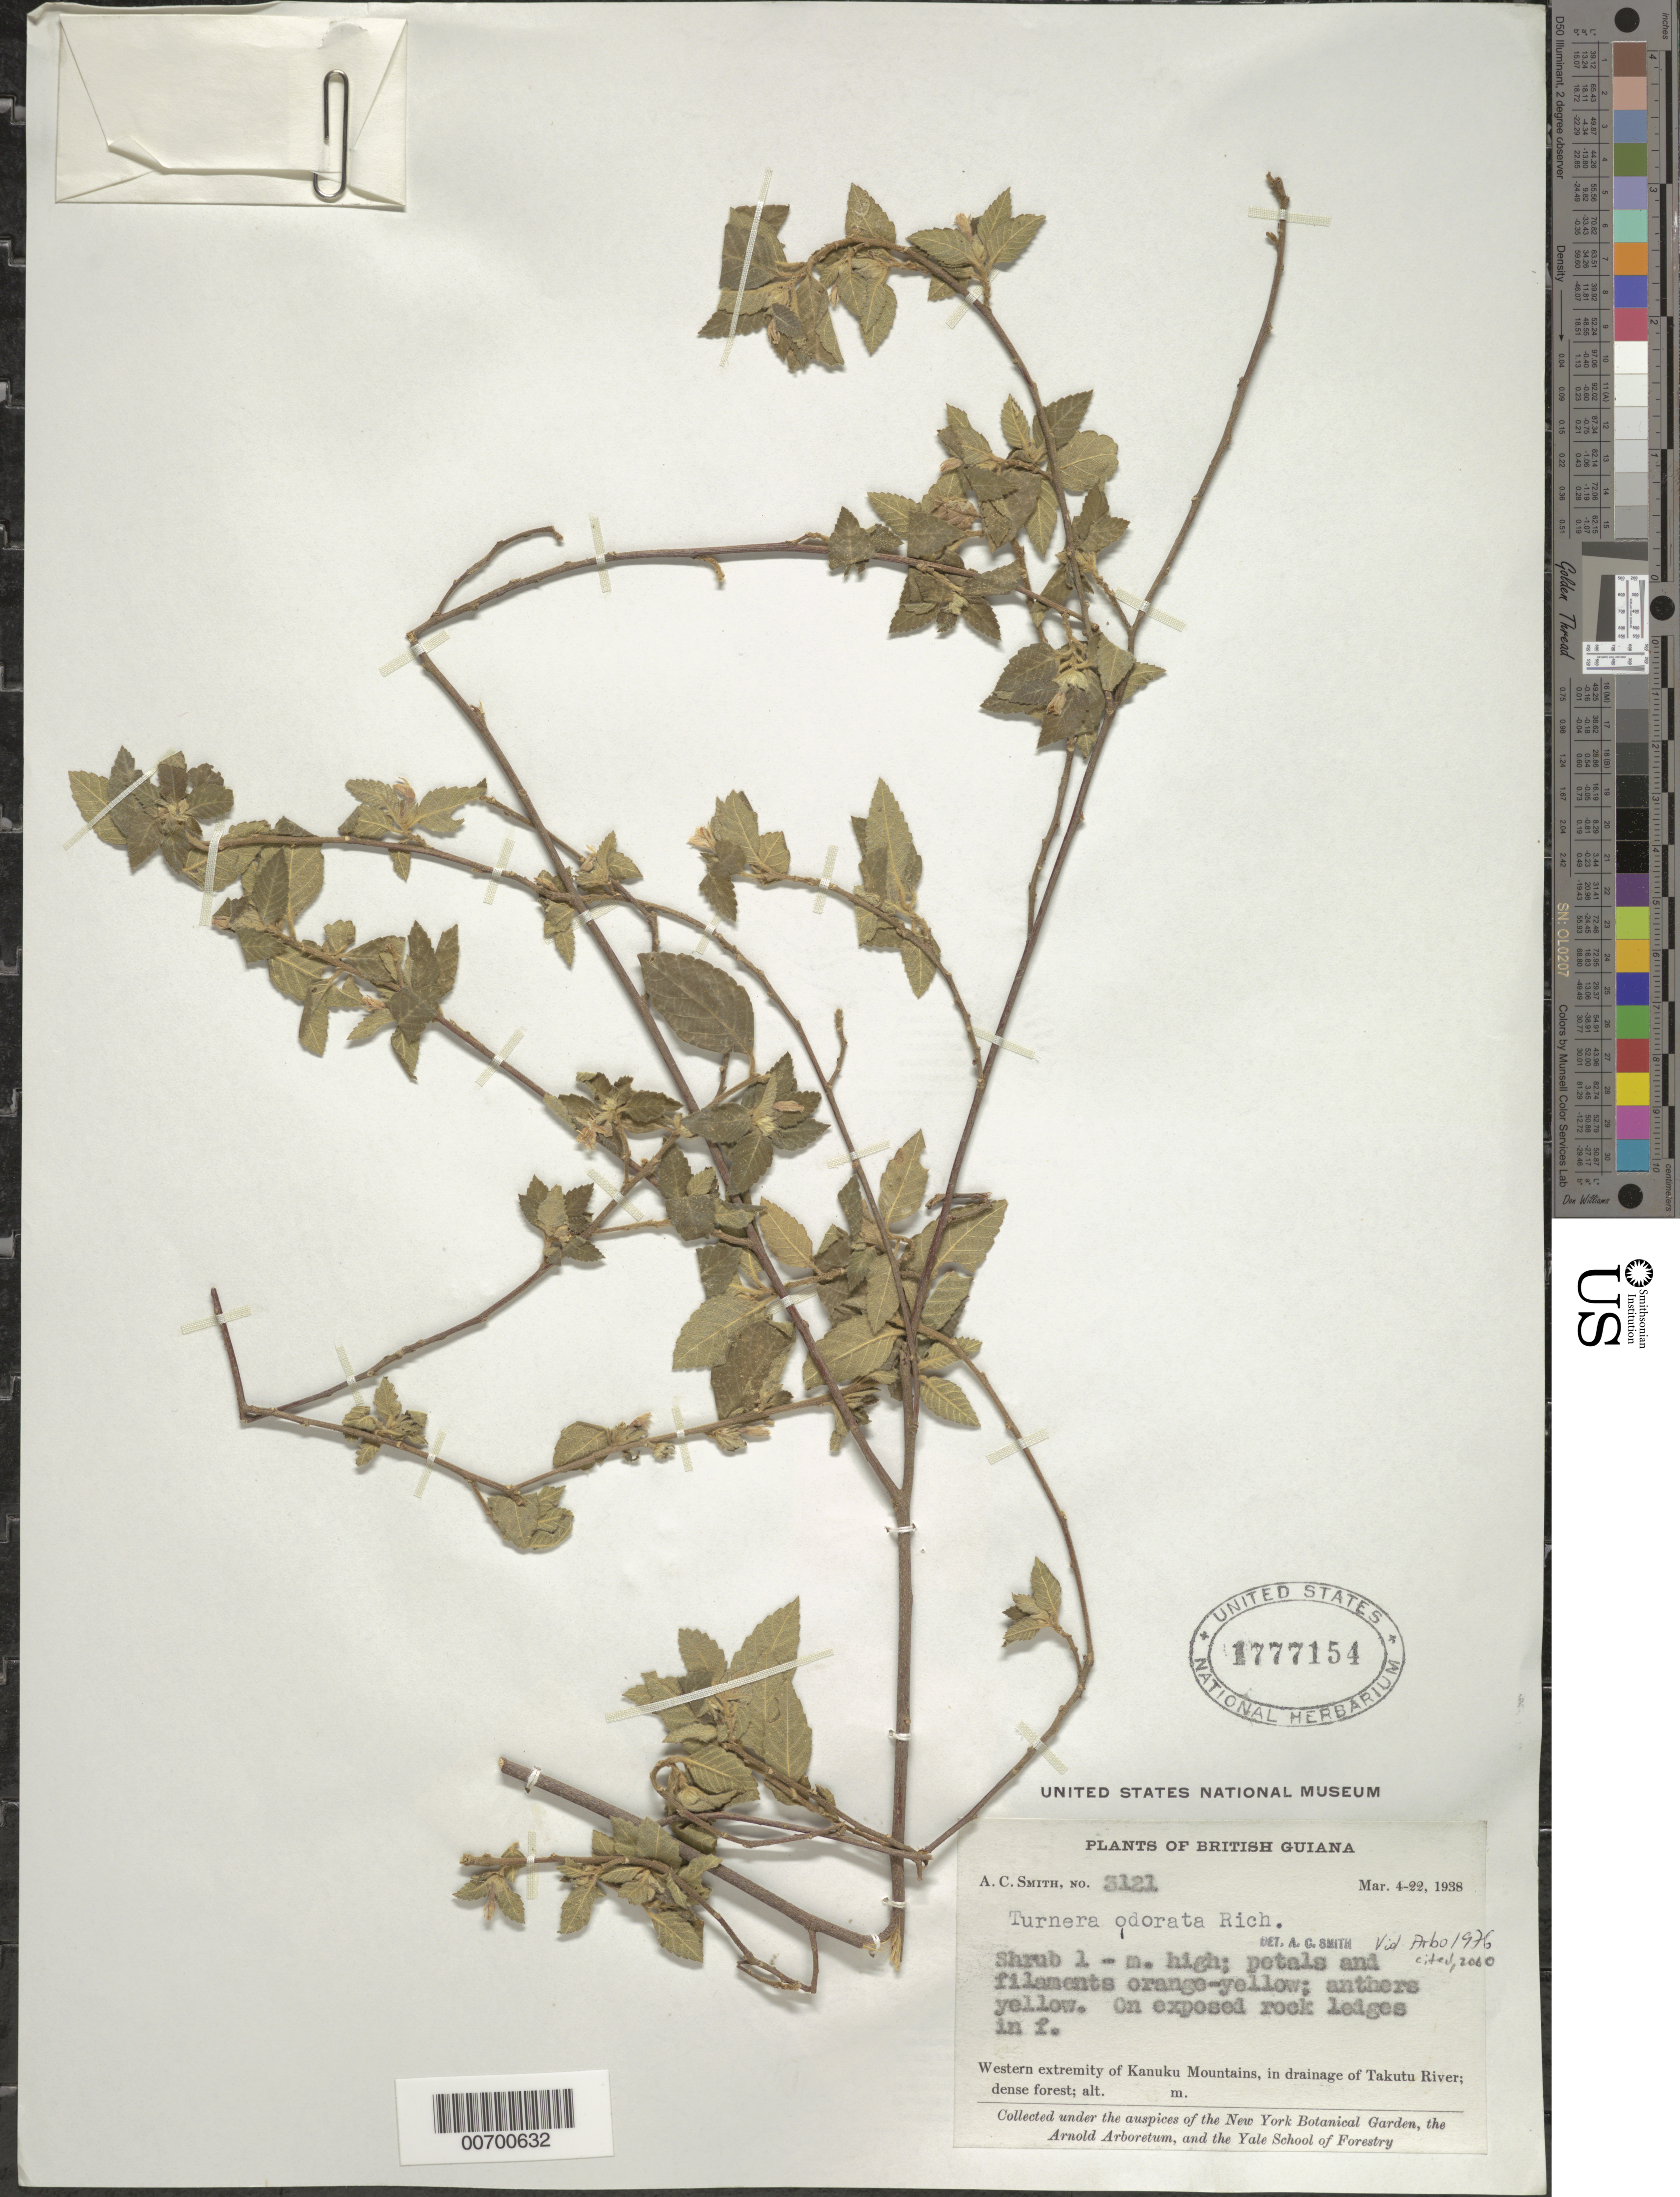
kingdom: Plantae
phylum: Tracheophyta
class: Magnoliopsida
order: Malpighiales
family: Turneraceae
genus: Turnera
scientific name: Turnera odorata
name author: Rich.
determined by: Arbo, M. M.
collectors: A. C. Smith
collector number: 3121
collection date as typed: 4-Mar-38 to 22-Mar-38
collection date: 1938-03-04/1938-03-22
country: Guyana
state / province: U. Takutu-U. Essequibo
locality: Kanuku Mts., drainage of Takutu R., western extremity of Kanuku Mountains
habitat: On exposed rock ledges in forest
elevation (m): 250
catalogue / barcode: US 1777154